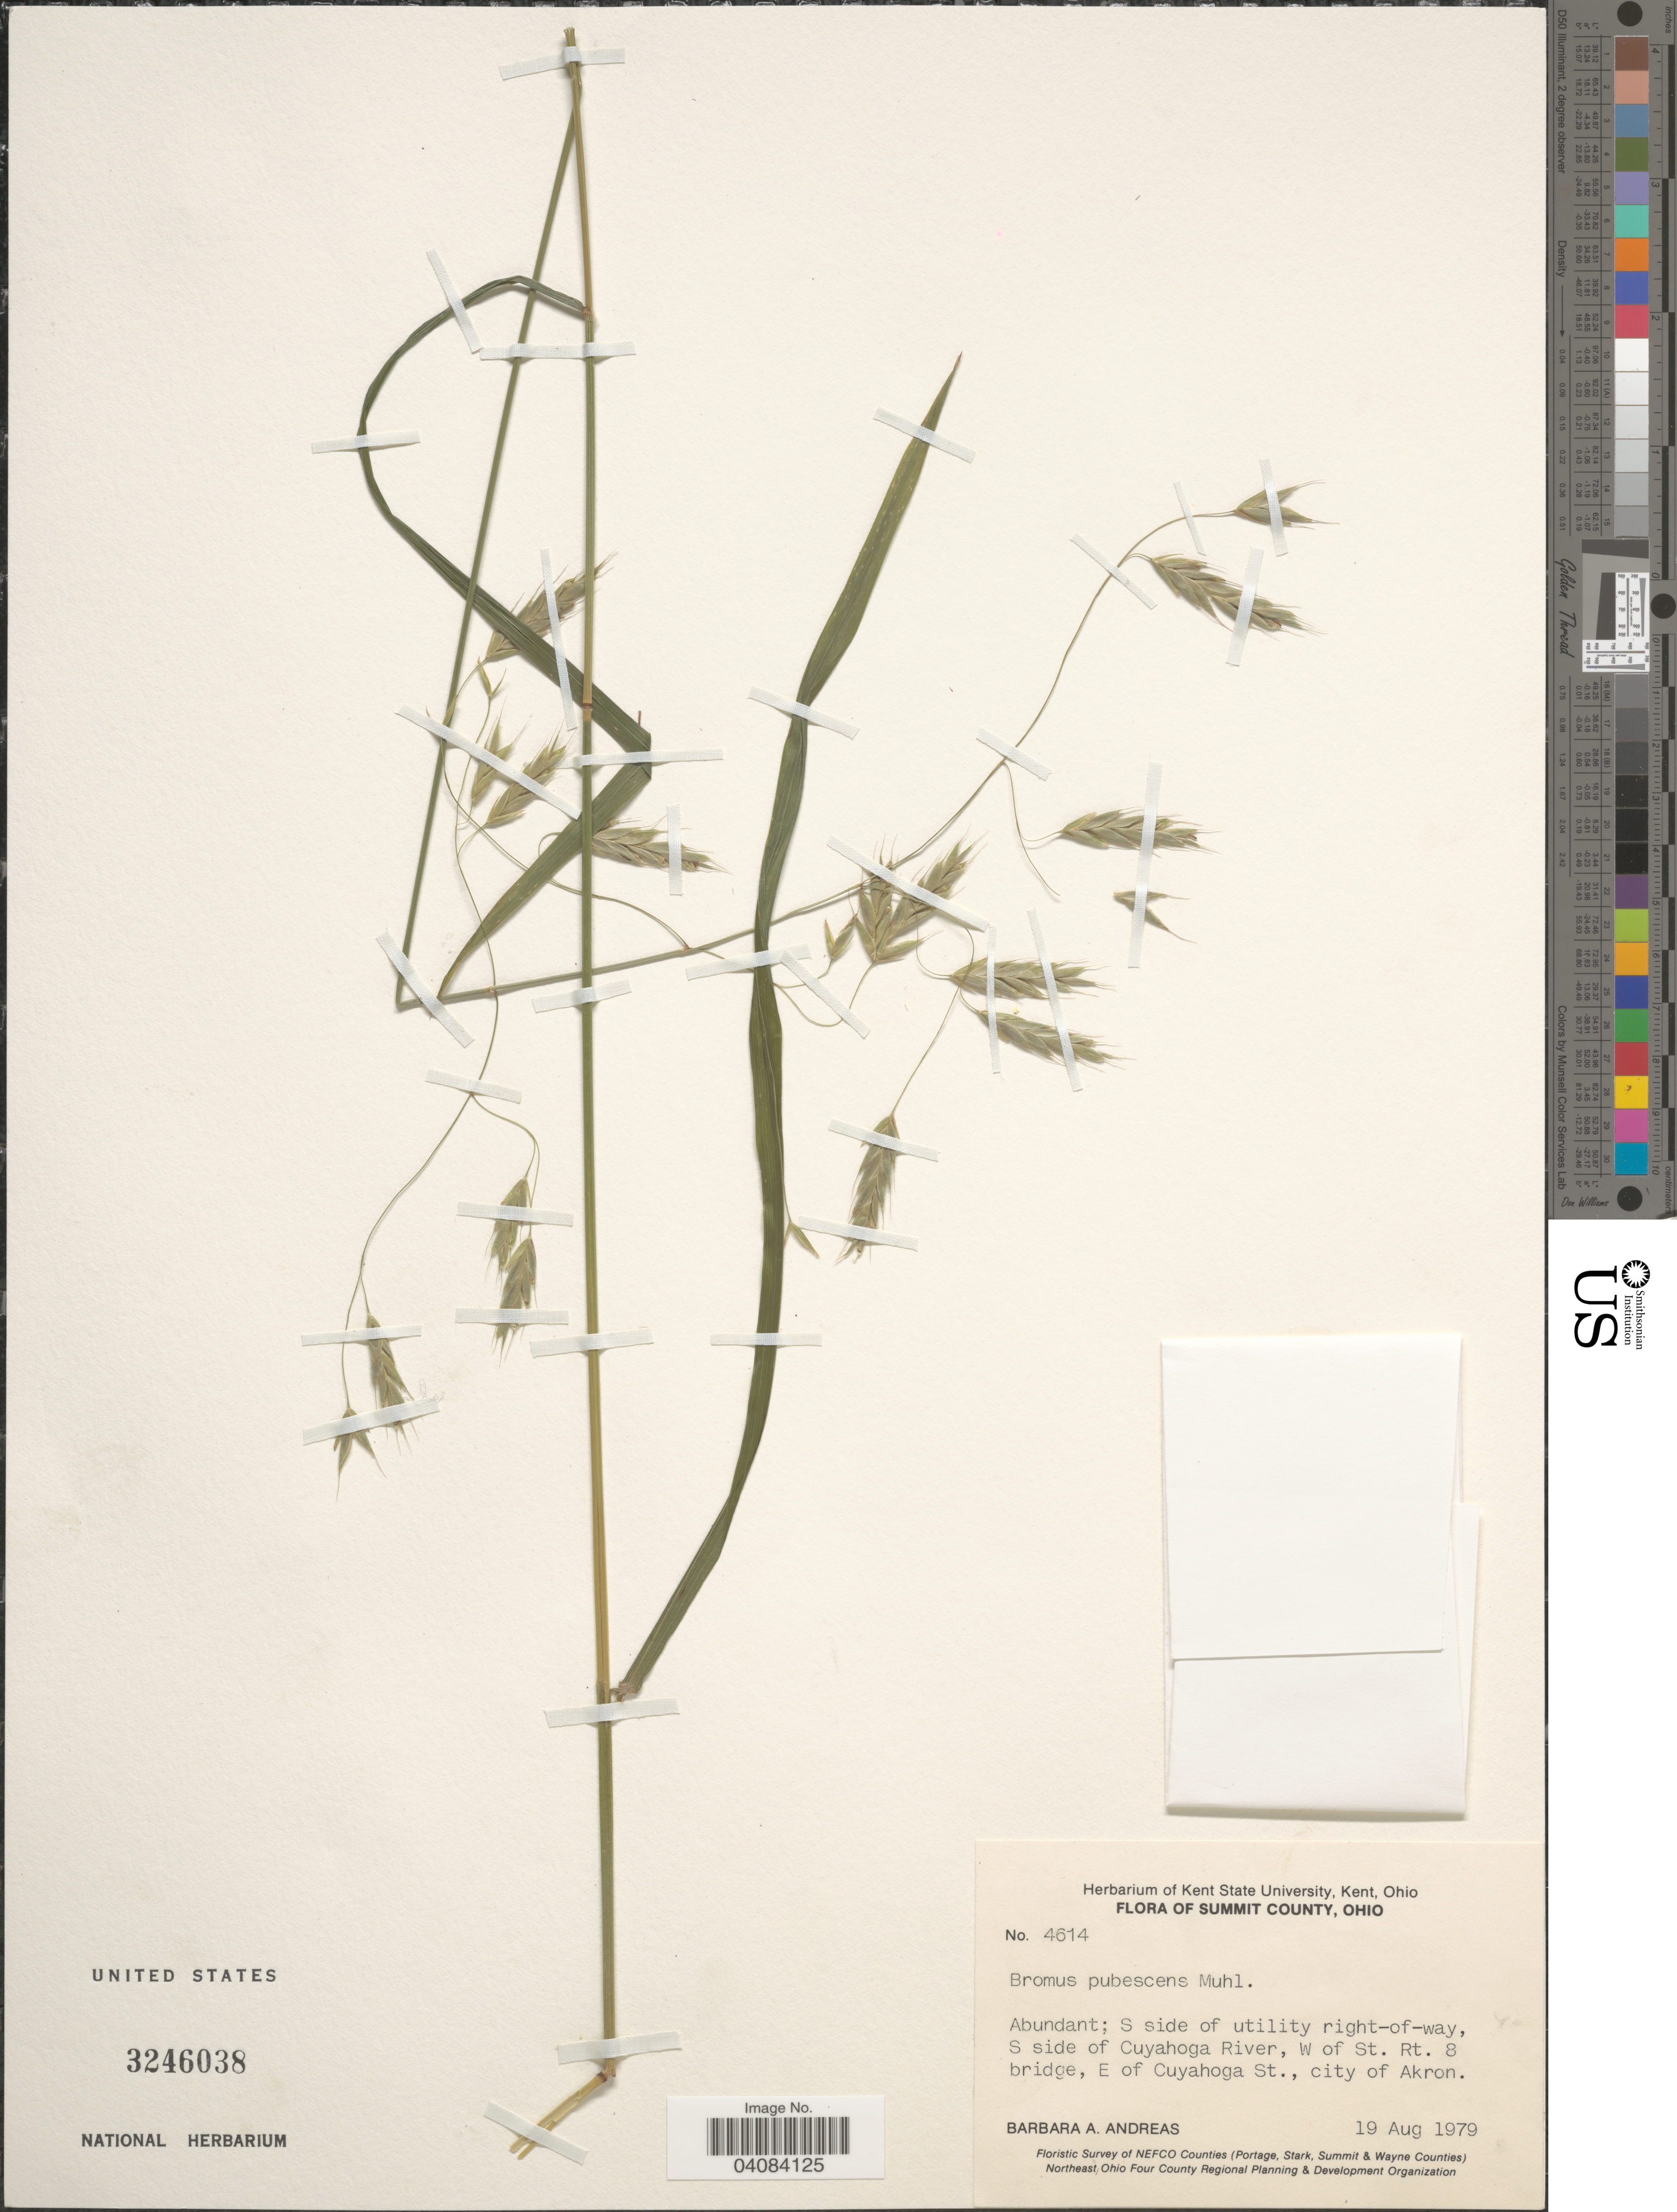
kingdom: Plantae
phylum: Tracheophyta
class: Liliopsida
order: Poales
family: Poaceae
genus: Bromus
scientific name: Bromus pubescens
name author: Muhl. ex Willd.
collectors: B. A. Andreas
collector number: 4614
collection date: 1979-08-19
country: United States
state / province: Ohio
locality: Summit County. Abundant; S side of utility right-of-way, S side of Cuyahoga River, W of St. Rt. 8 bridge, E of Cuyahoga St., city of Akron.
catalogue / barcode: US 3246038